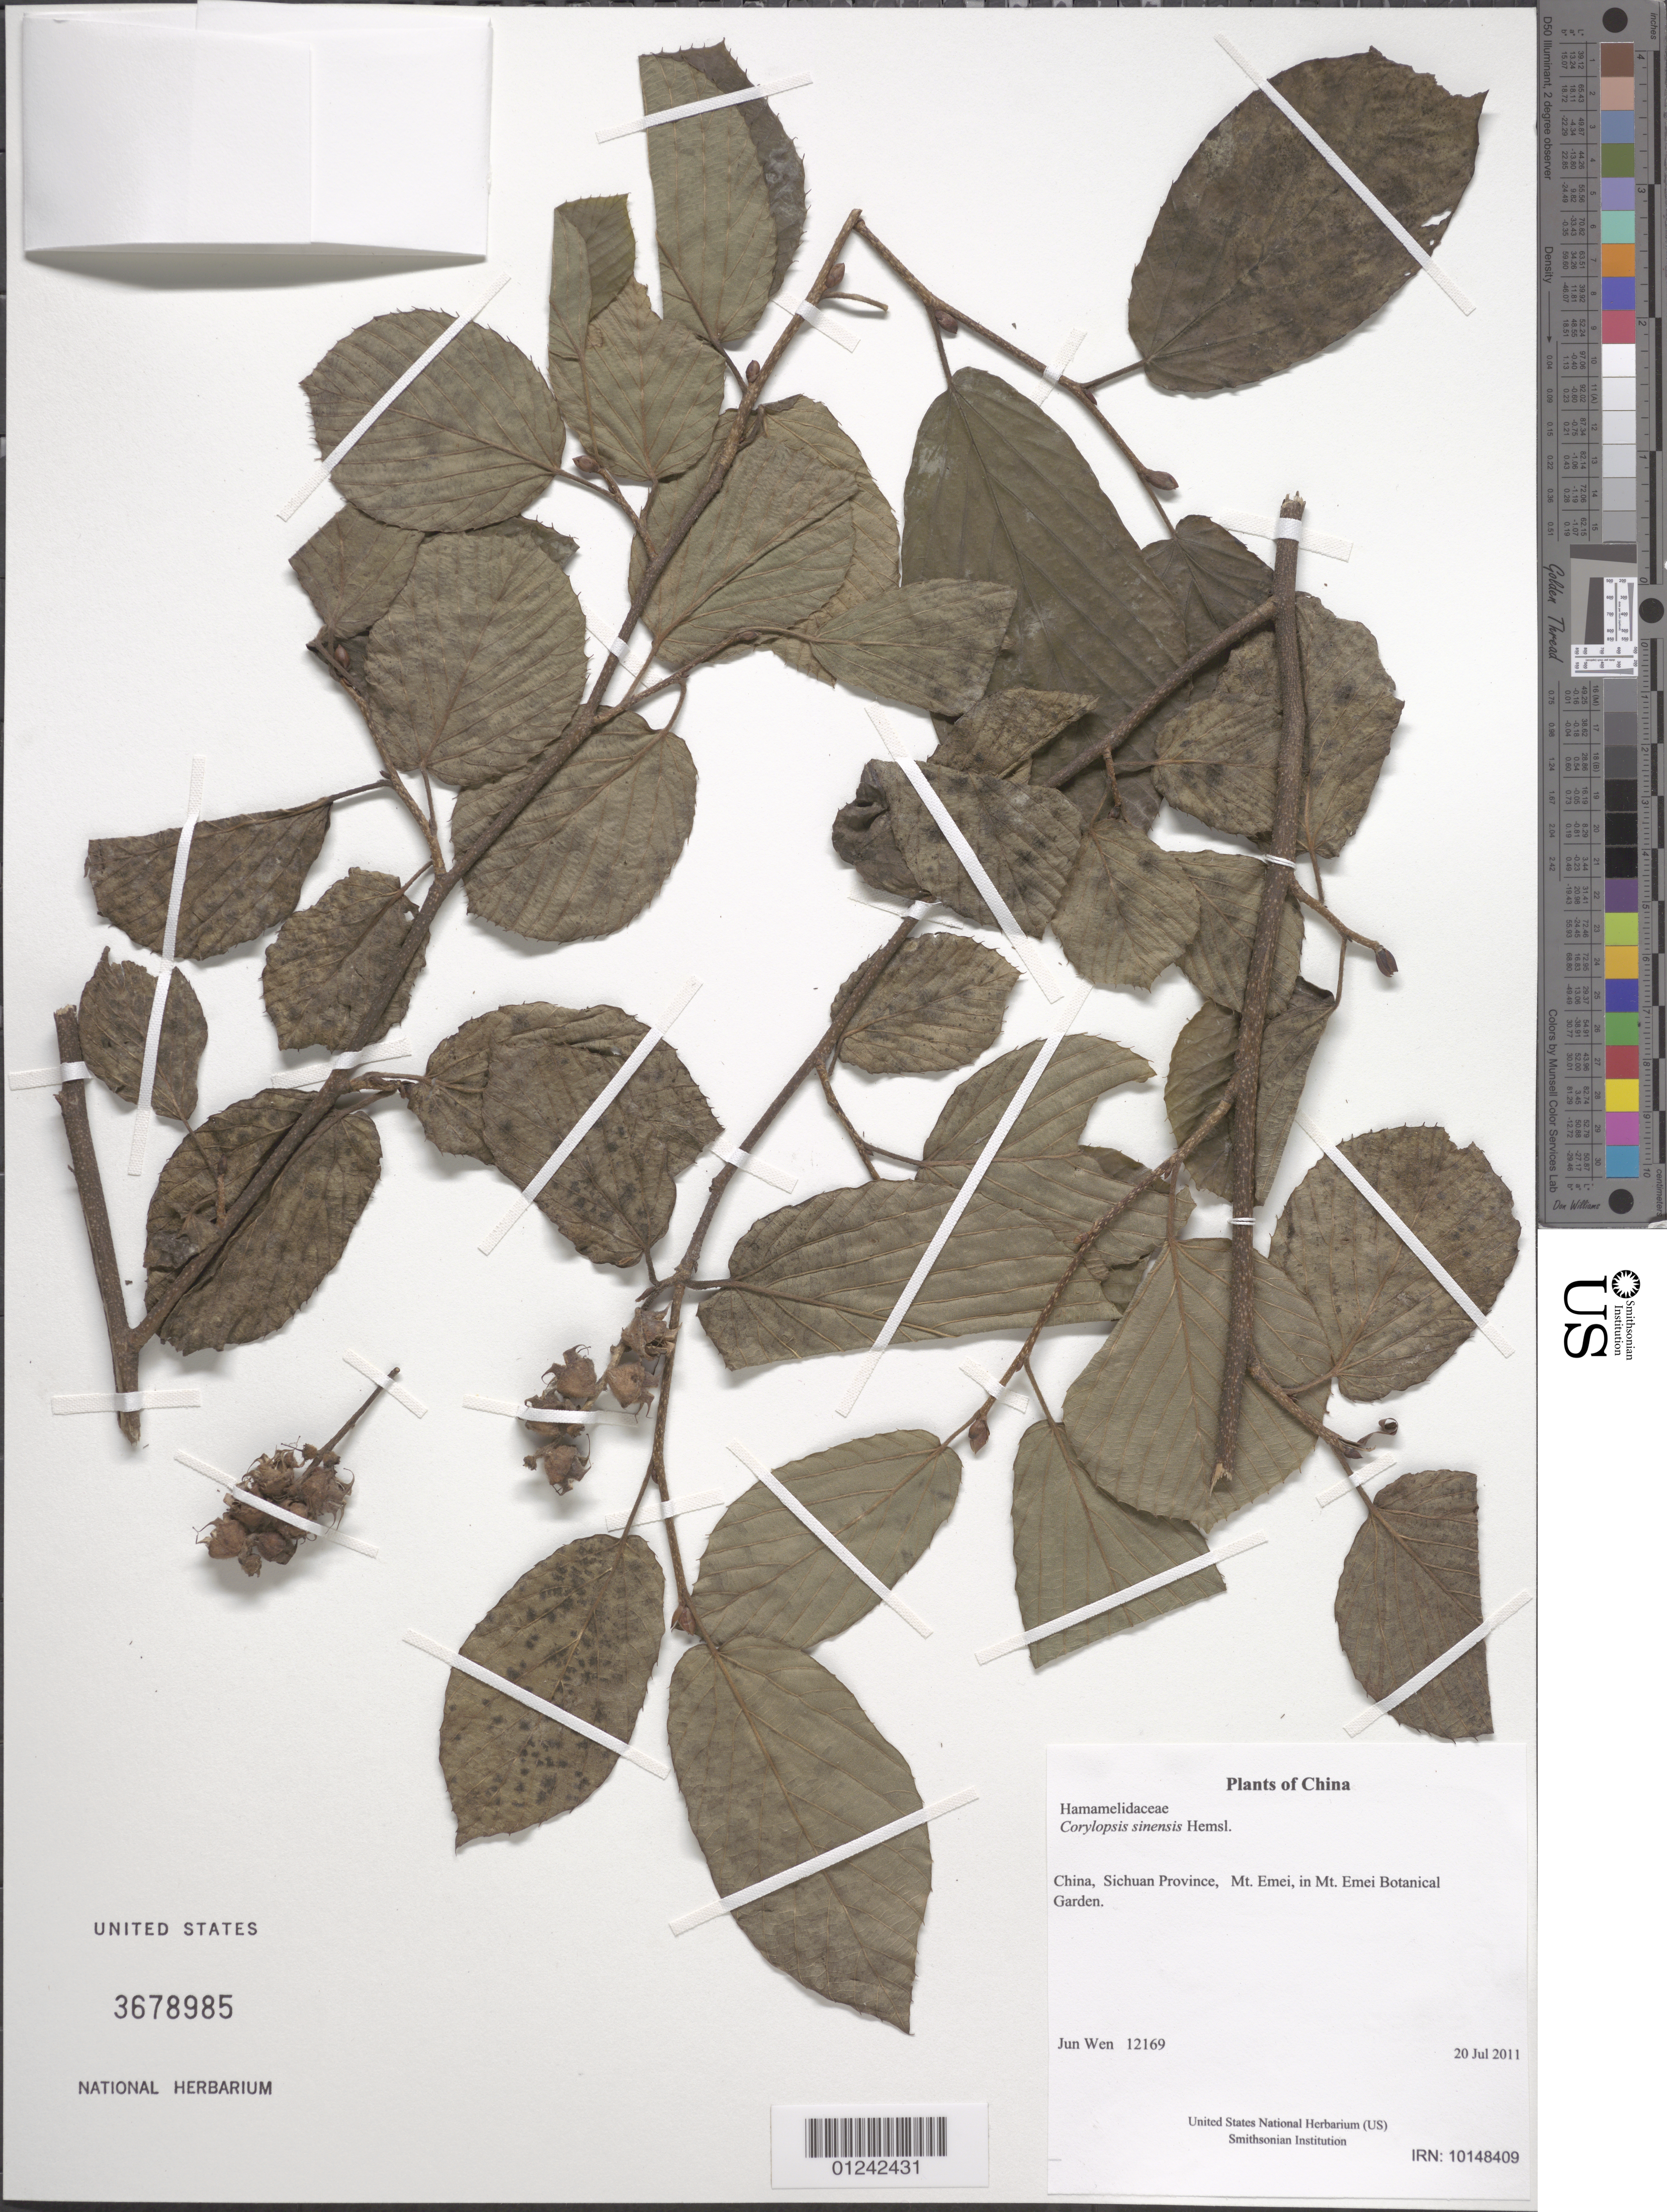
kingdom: Plantae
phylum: Tracheophyta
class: Magnoliopsida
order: Saxifragales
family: Hamamelidaceae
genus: Corylopsis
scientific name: Corylopsis sinensis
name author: Hemsl.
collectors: J. Wen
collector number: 12169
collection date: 2011-07-20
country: China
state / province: Sichuan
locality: Mt. Emei, in Mt. Emei Botanical Garden.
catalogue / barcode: US 3678985